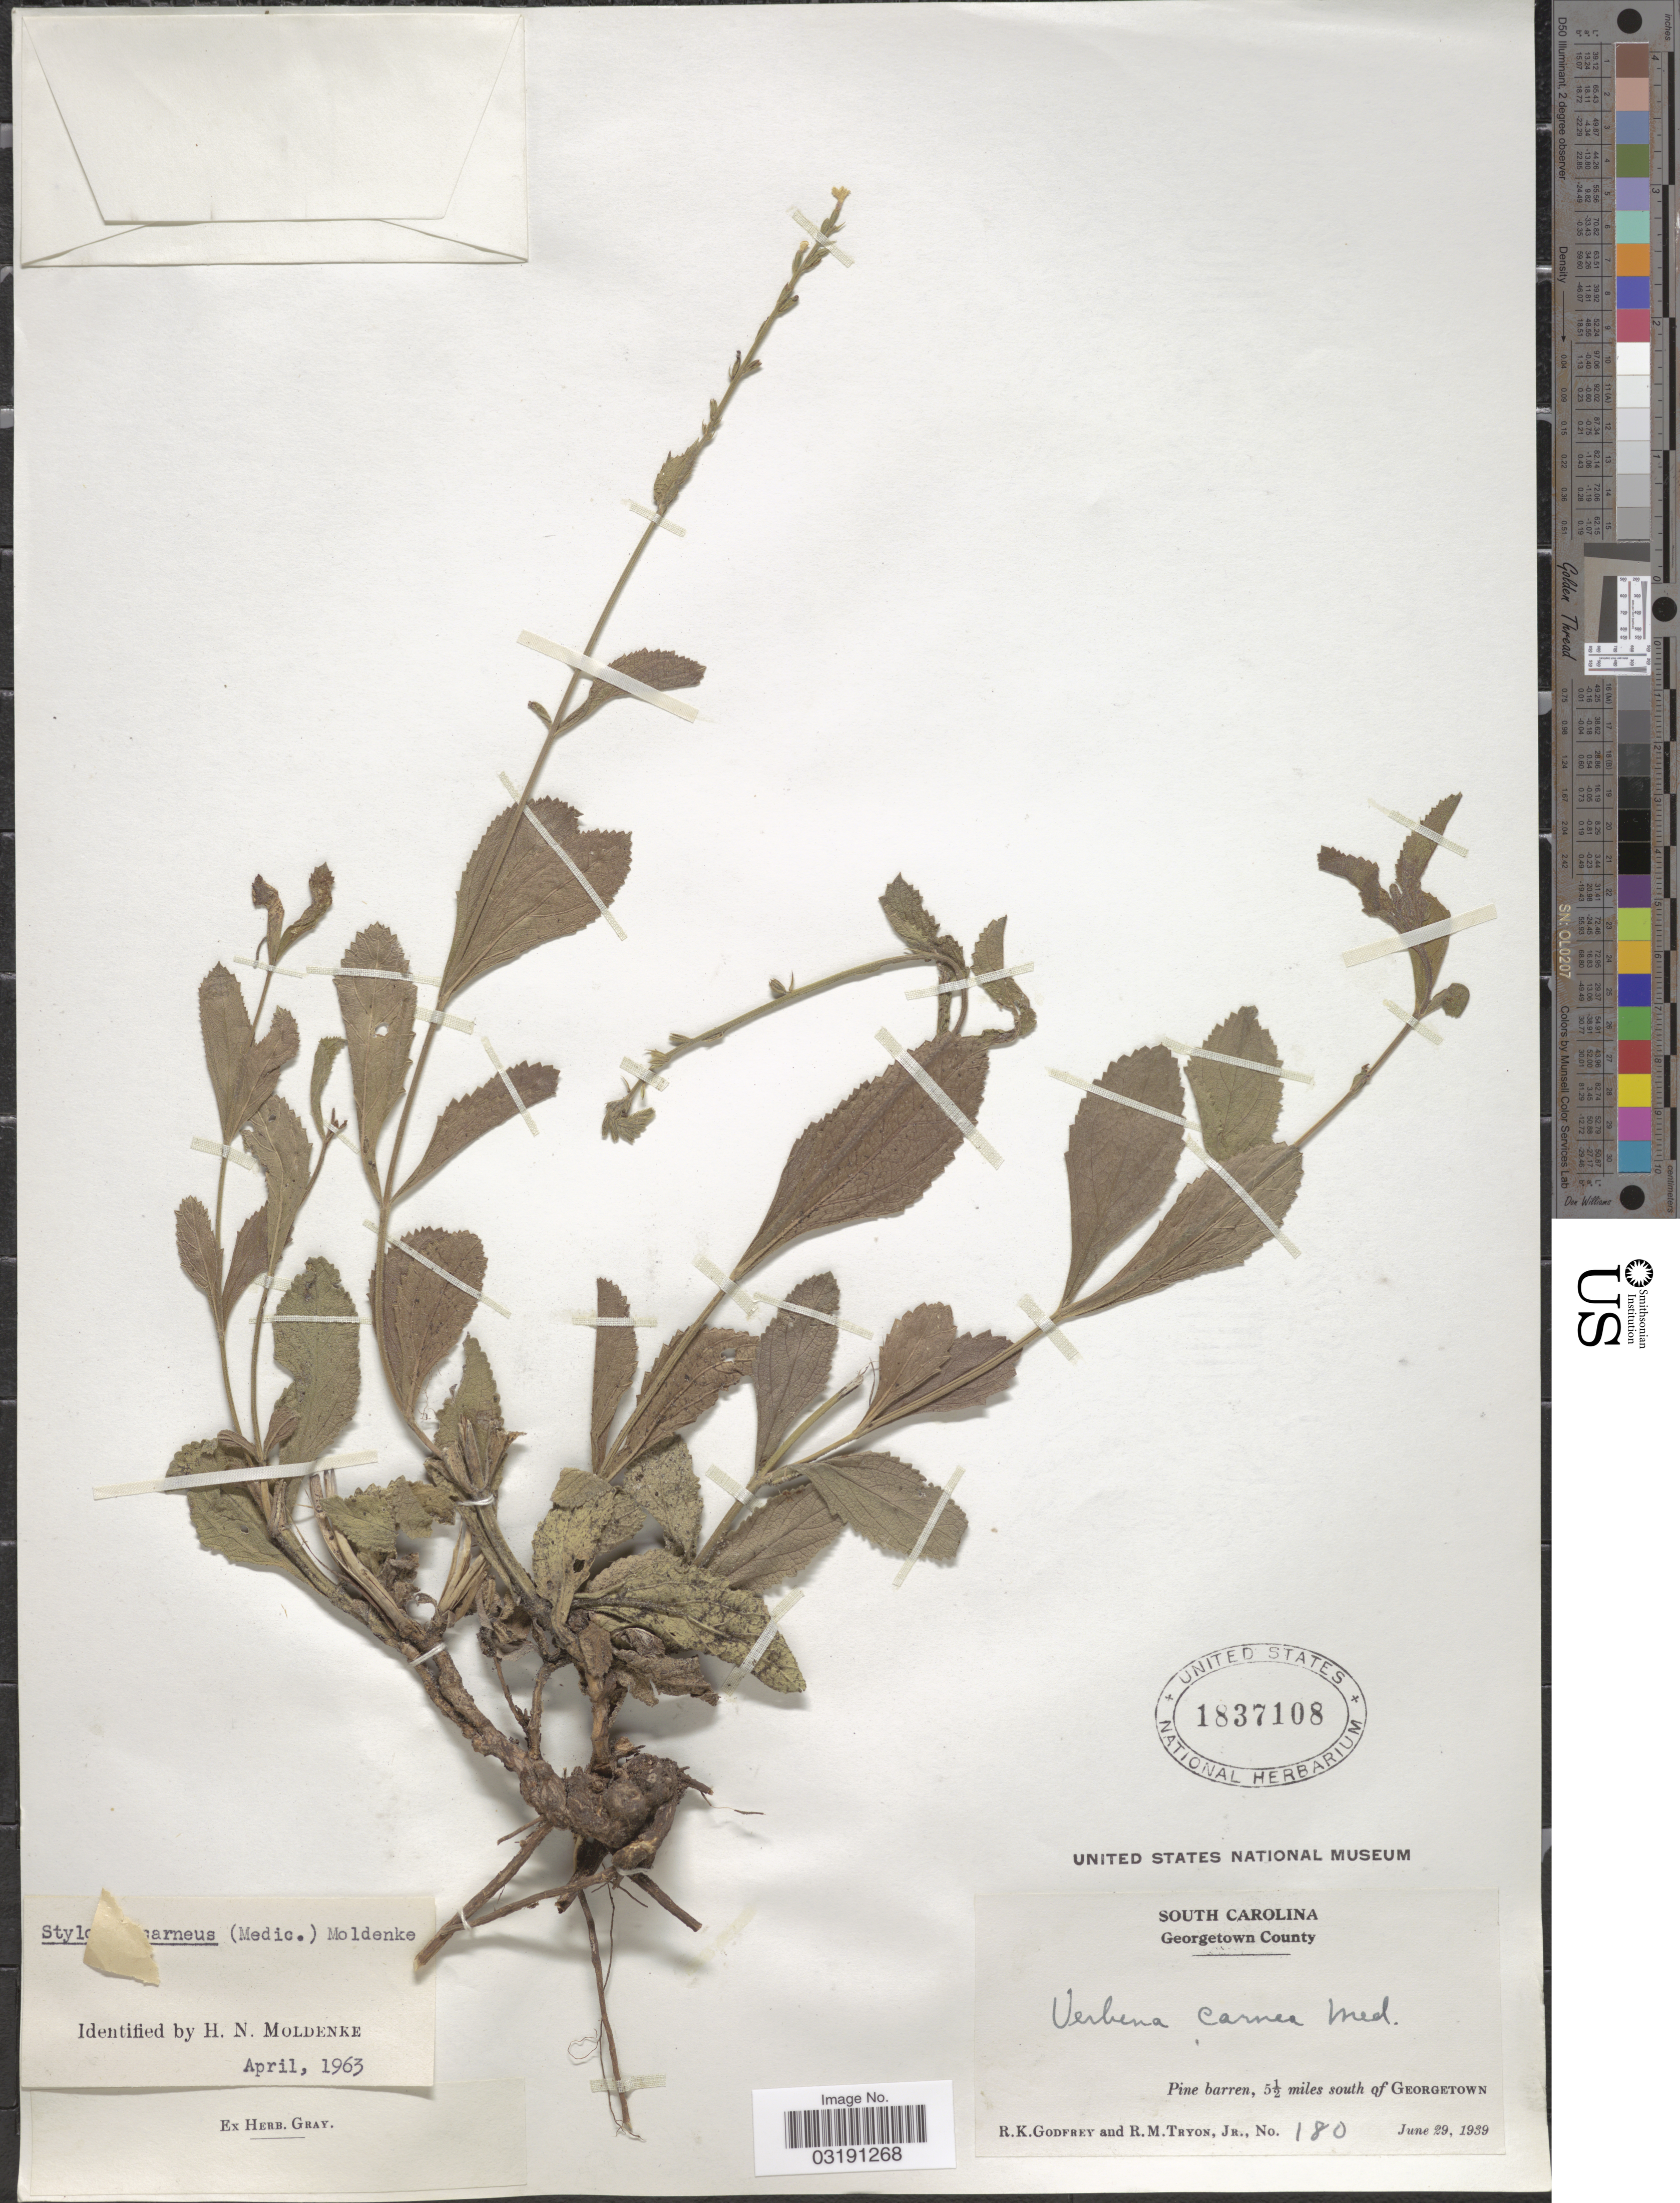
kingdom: Plantae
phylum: Tracheophyta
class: Magnoliopsida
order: Lamiales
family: Verbenaceae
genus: Verbena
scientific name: Verbena carnea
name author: Medik.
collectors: R. K. Godfrey & R. Tryon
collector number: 180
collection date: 1939-06-29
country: United States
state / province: South Carolina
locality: Georgetown County. Pine barren, 5½ miles south of Georgetown.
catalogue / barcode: US 1837108